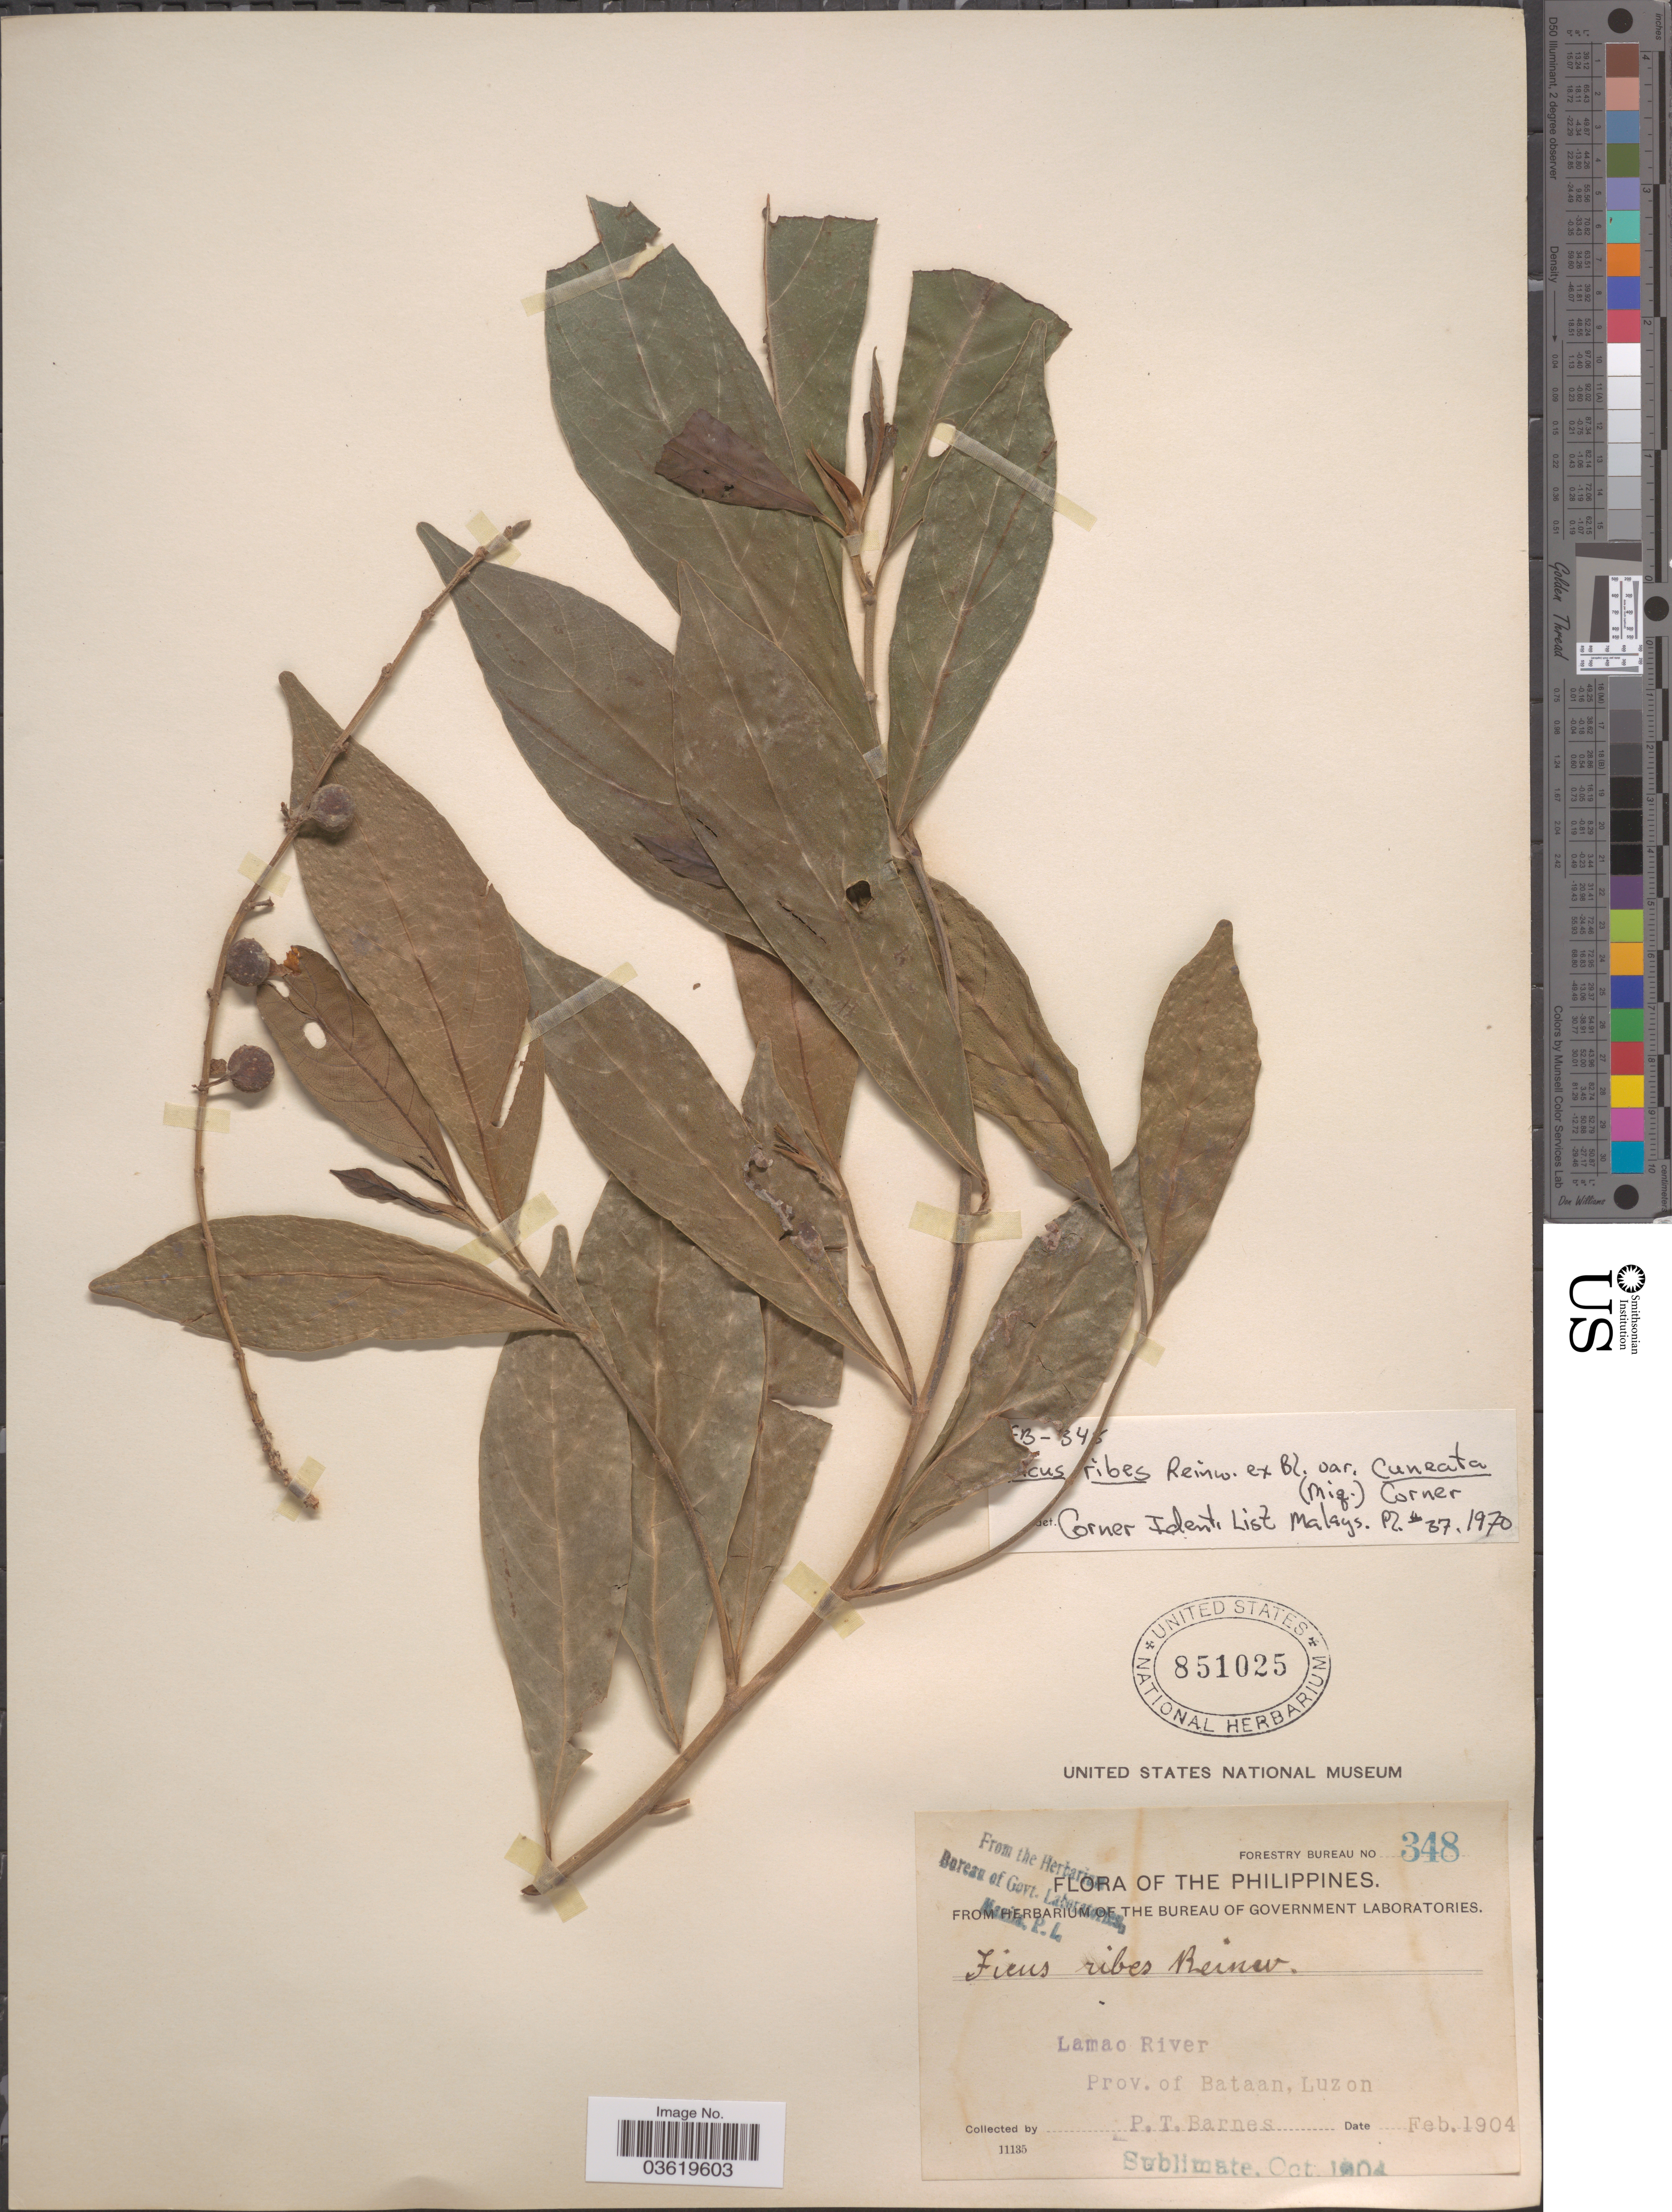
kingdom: Plantae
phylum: Tracheophyta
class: Magnoliopsida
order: Rosales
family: Moraceae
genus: Ficus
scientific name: Ficus ribes var. cuneata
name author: (Miq.) Corner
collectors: P. Barnes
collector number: Forestry Bureau 348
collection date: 1904-02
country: Philippines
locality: Lamao River. Prov. of Bataan, Luzon.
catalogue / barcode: US 851025